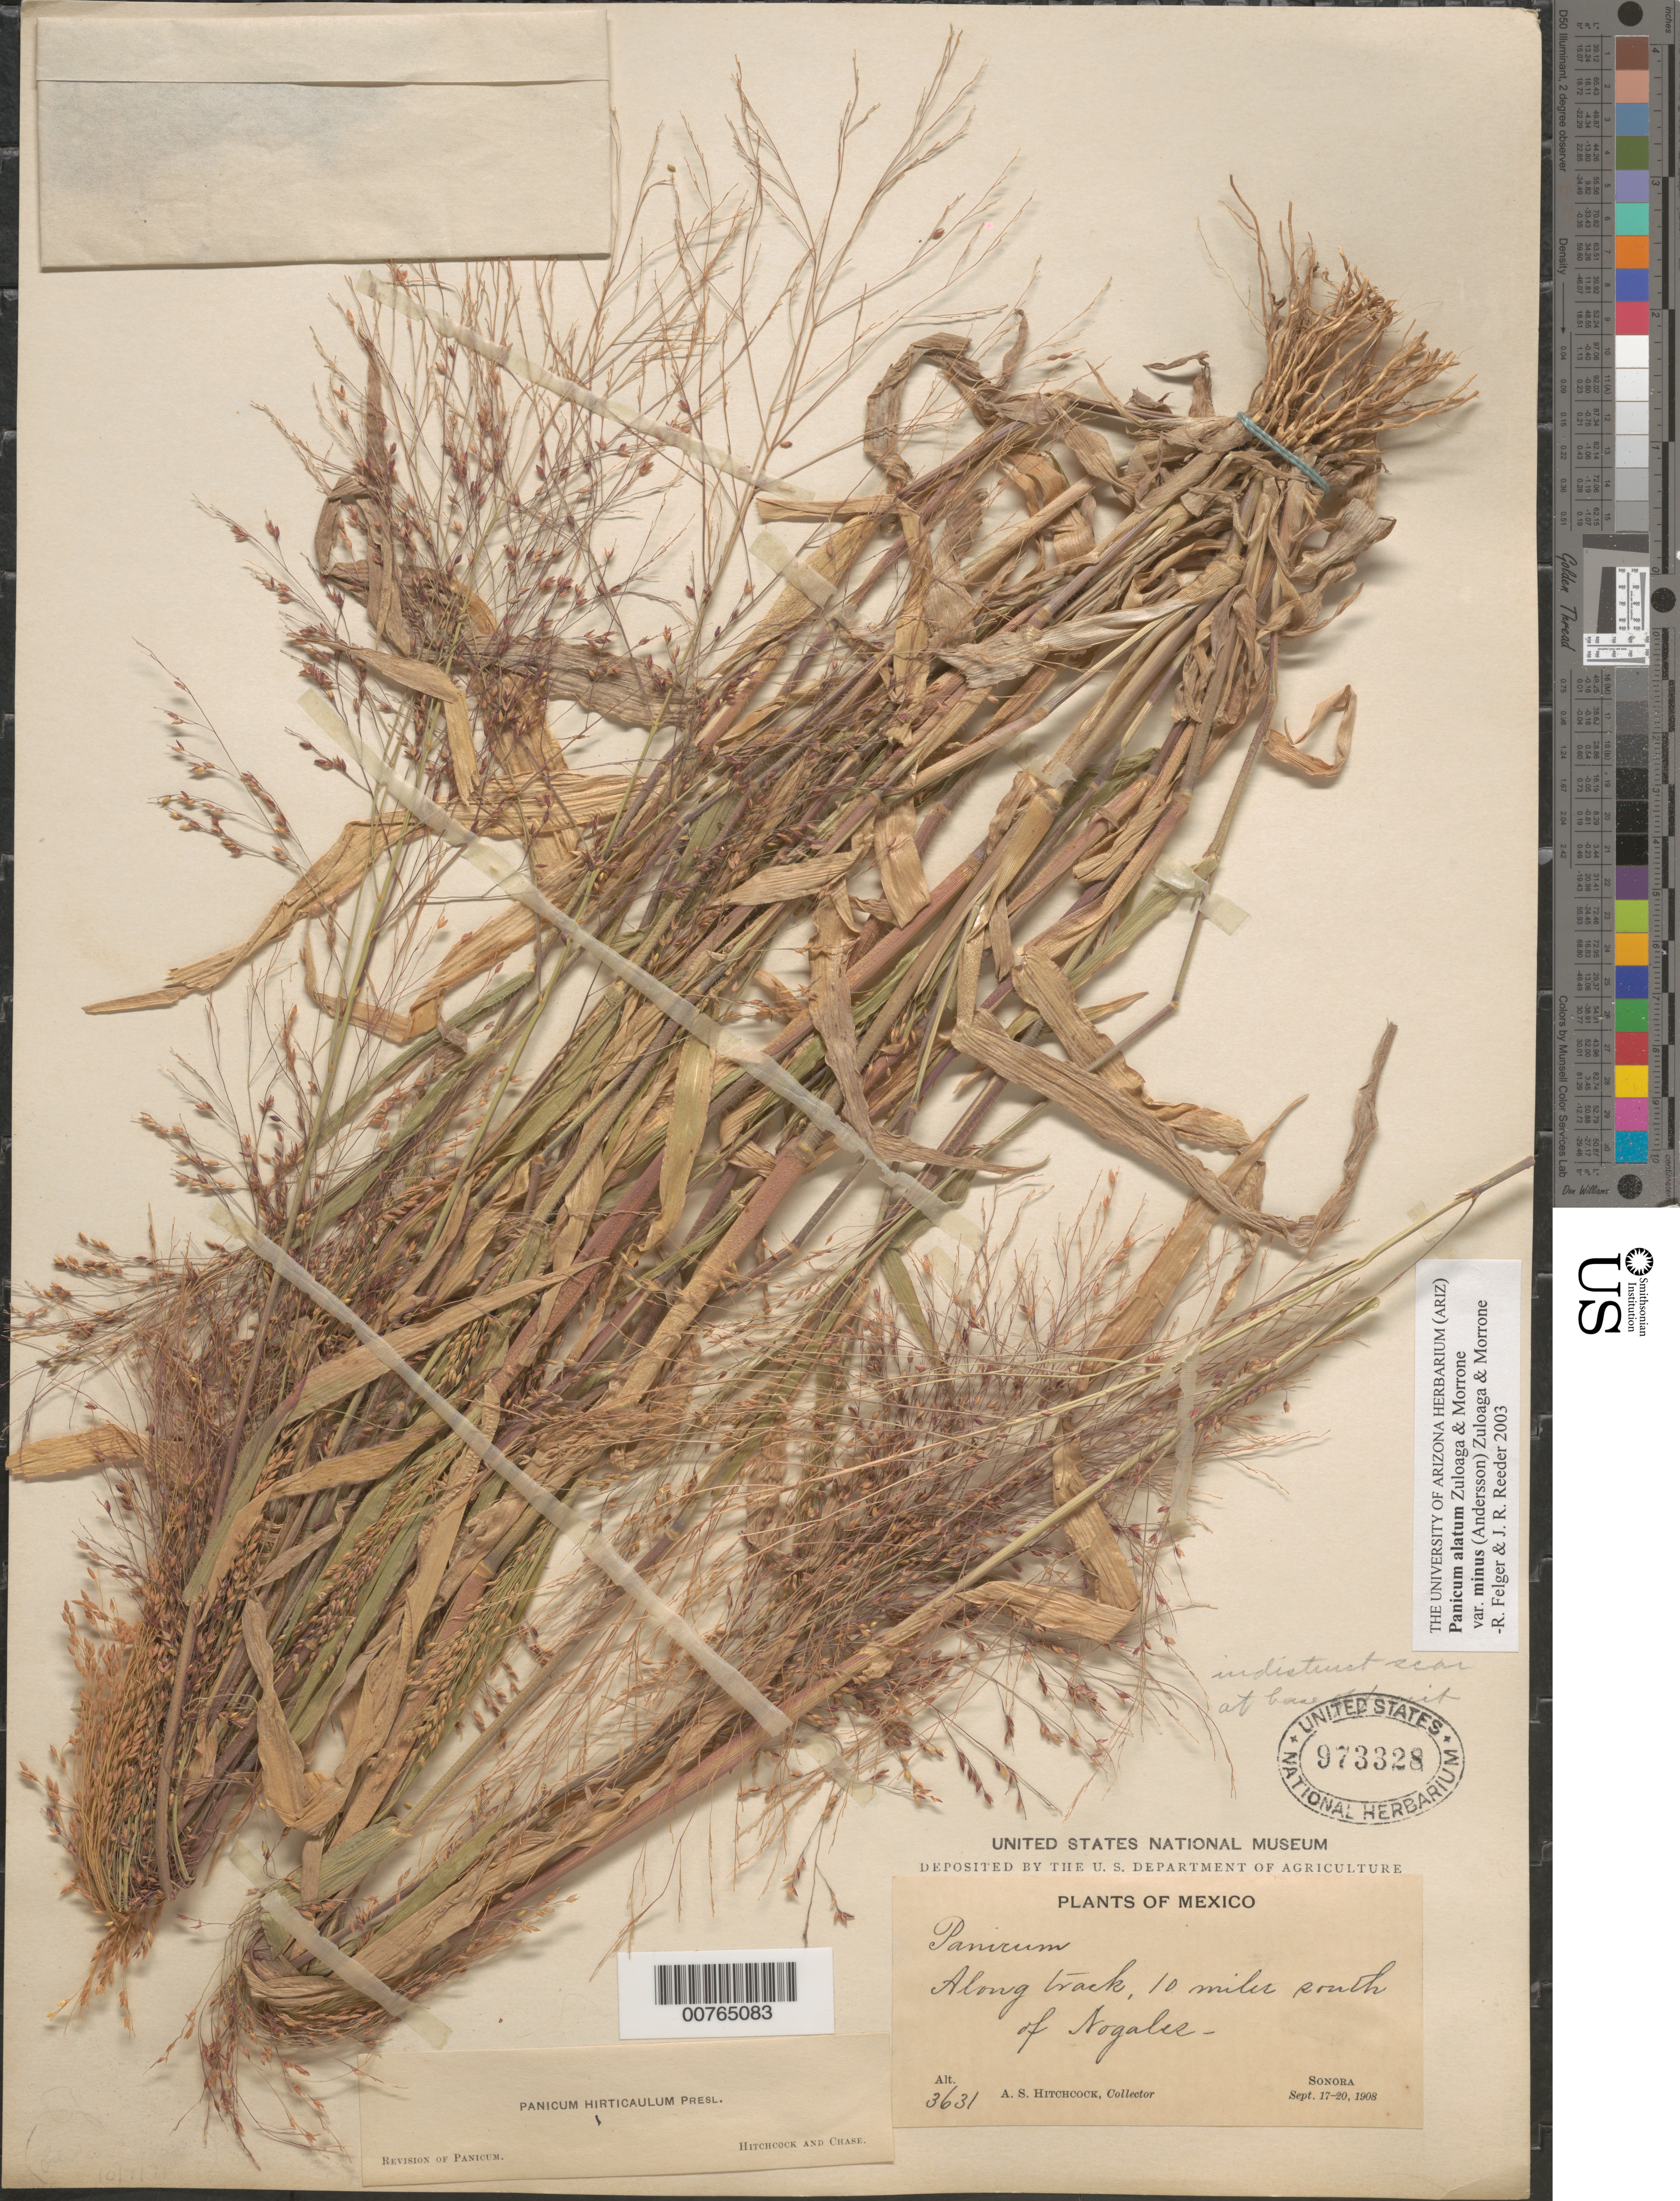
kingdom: Plantae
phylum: Tracheophyta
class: Liliopsida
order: Poales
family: Poaceae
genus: Panicum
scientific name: Panicum alatum var. minus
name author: Zuloaga & Morrone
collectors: A. S. Hitchcock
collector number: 3631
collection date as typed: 17 Sep 1908 to 20 Sep 1908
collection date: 1908-09-17/1908-09-20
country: Mexico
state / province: Sonora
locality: Along Ry. 10 mi S of Nogales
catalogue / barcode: US 973328